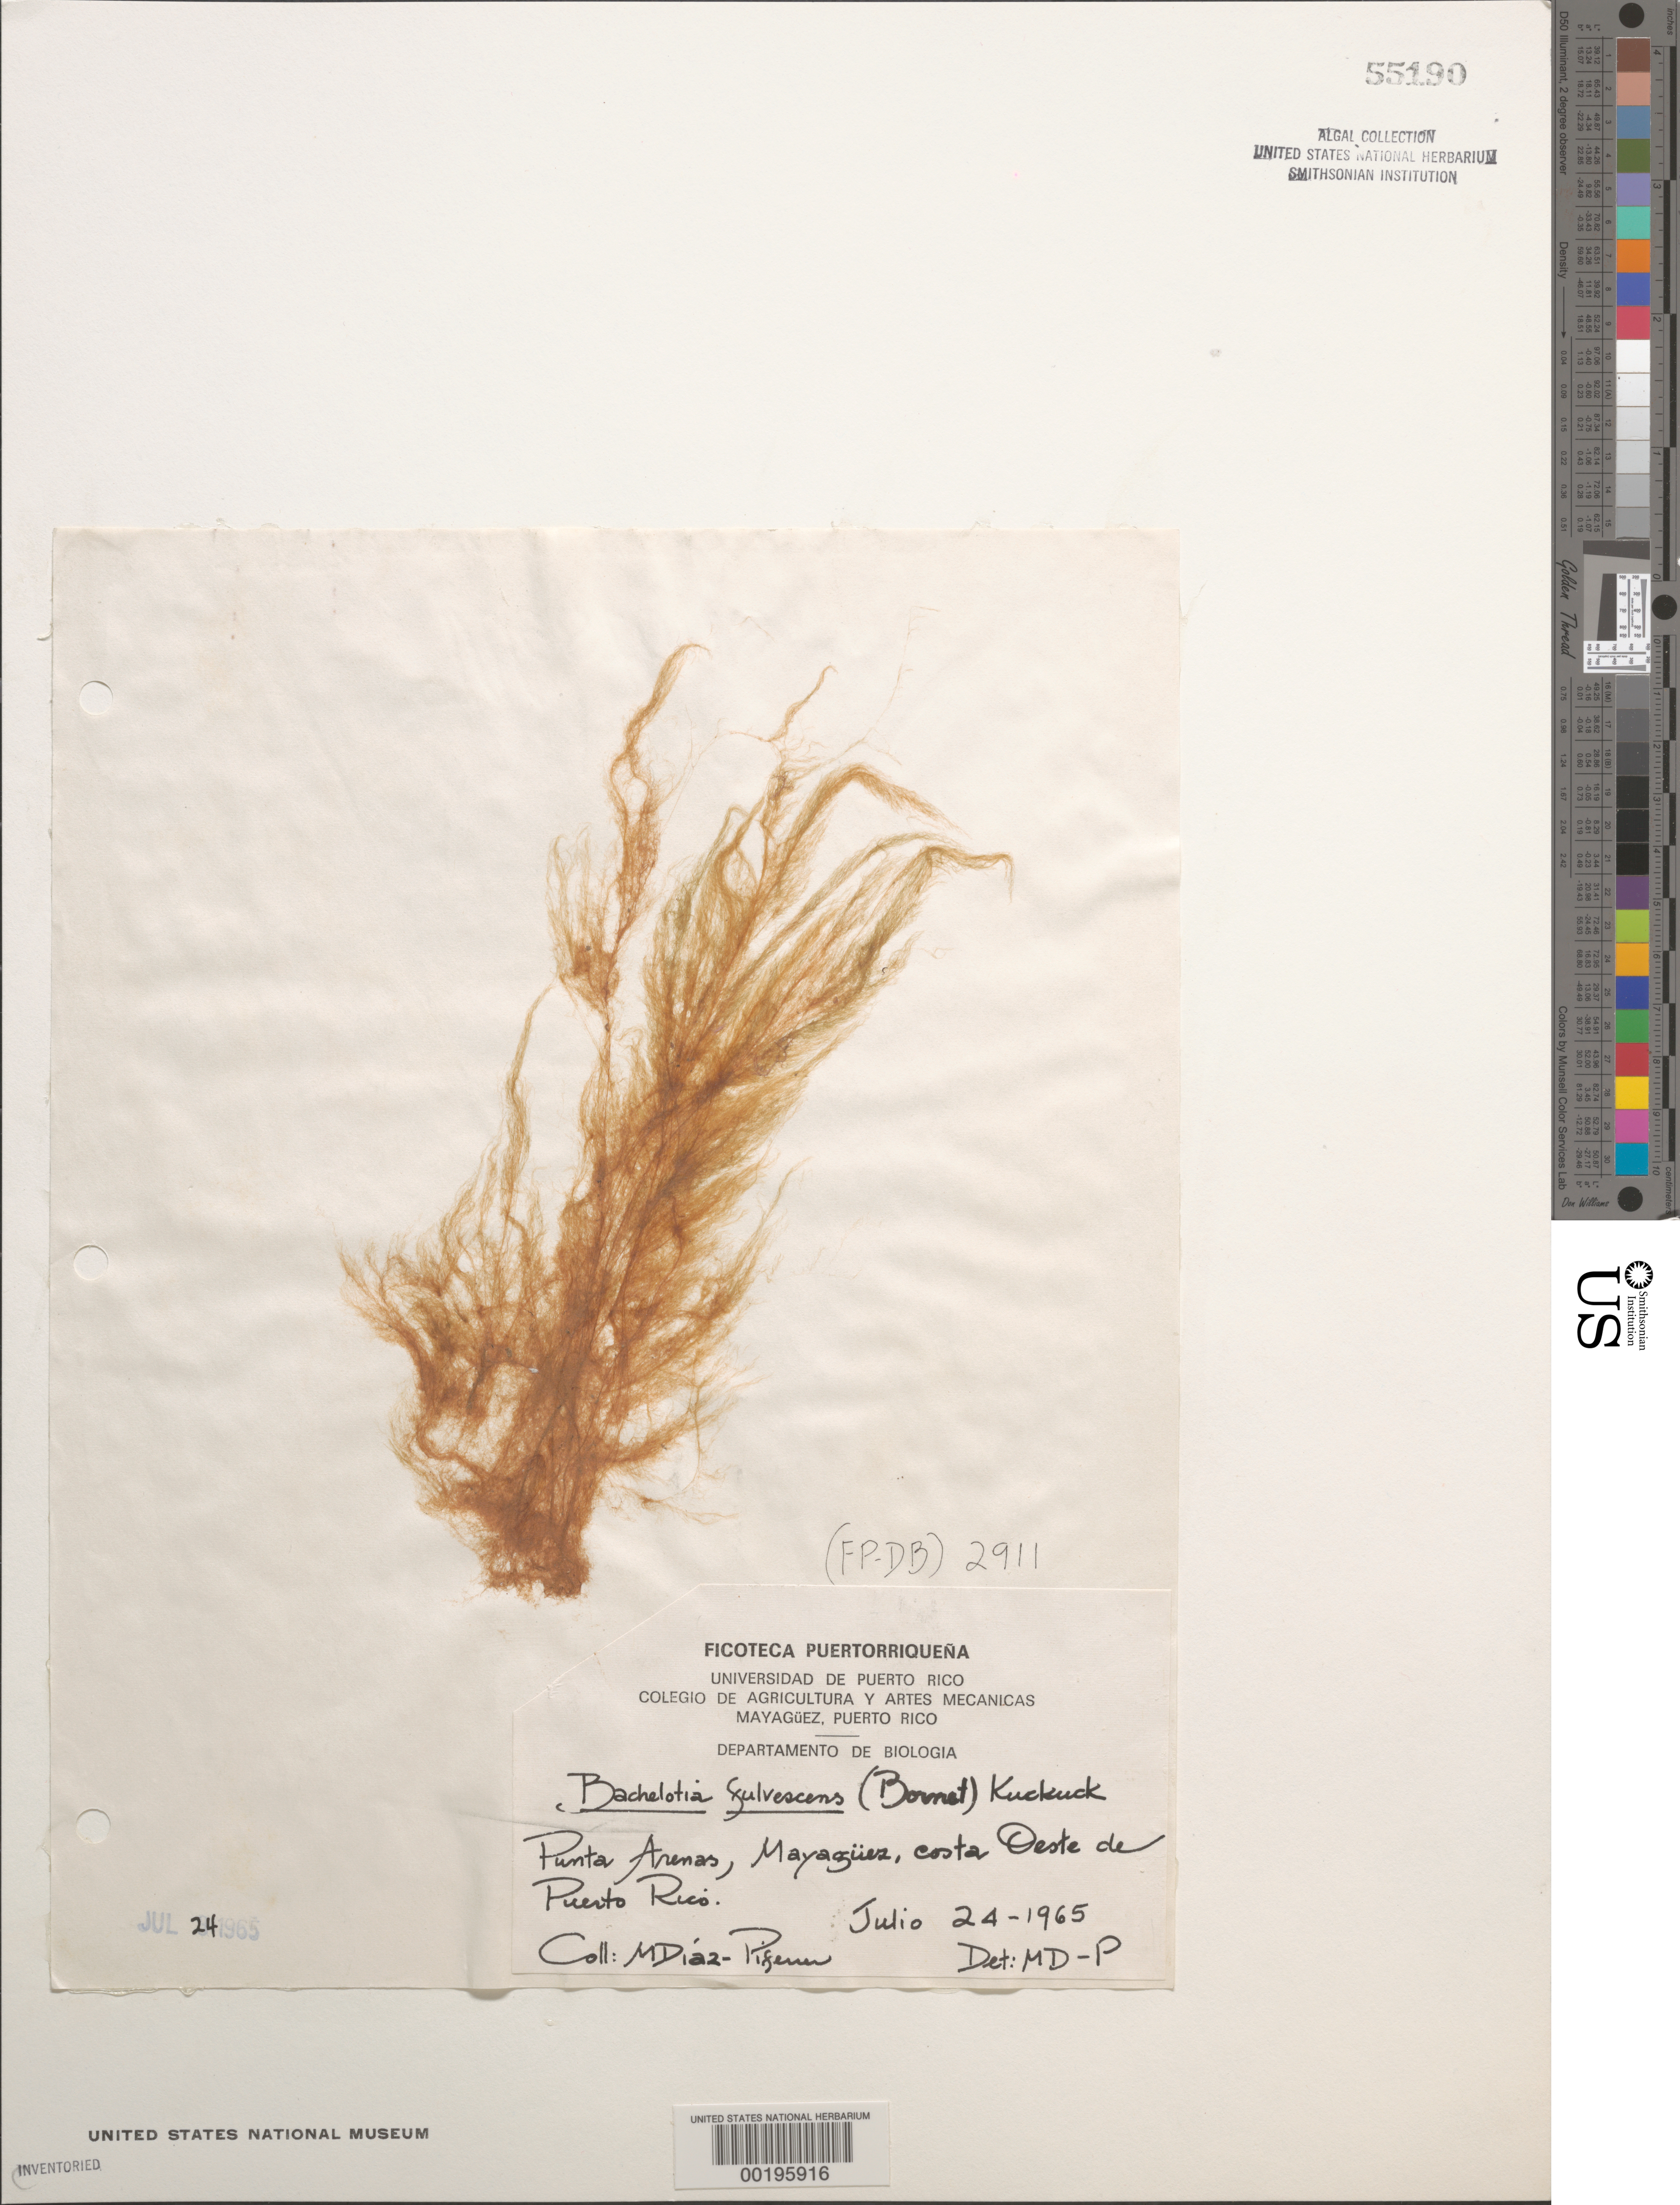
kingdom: Chromista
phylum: Ochrophyta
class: Phaeophyceae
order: Ectocarpales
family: Acinetosporaceae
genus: Pylaiella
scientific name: Pylaiella fulvescens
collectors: M. Diaz-Piferrer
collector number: (fp-db) 2911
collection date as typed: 24 Jul 1965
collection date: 1965-07-24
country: Puerto Rico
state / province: Mayaguez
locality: Punta arenas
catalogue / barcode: US 55190